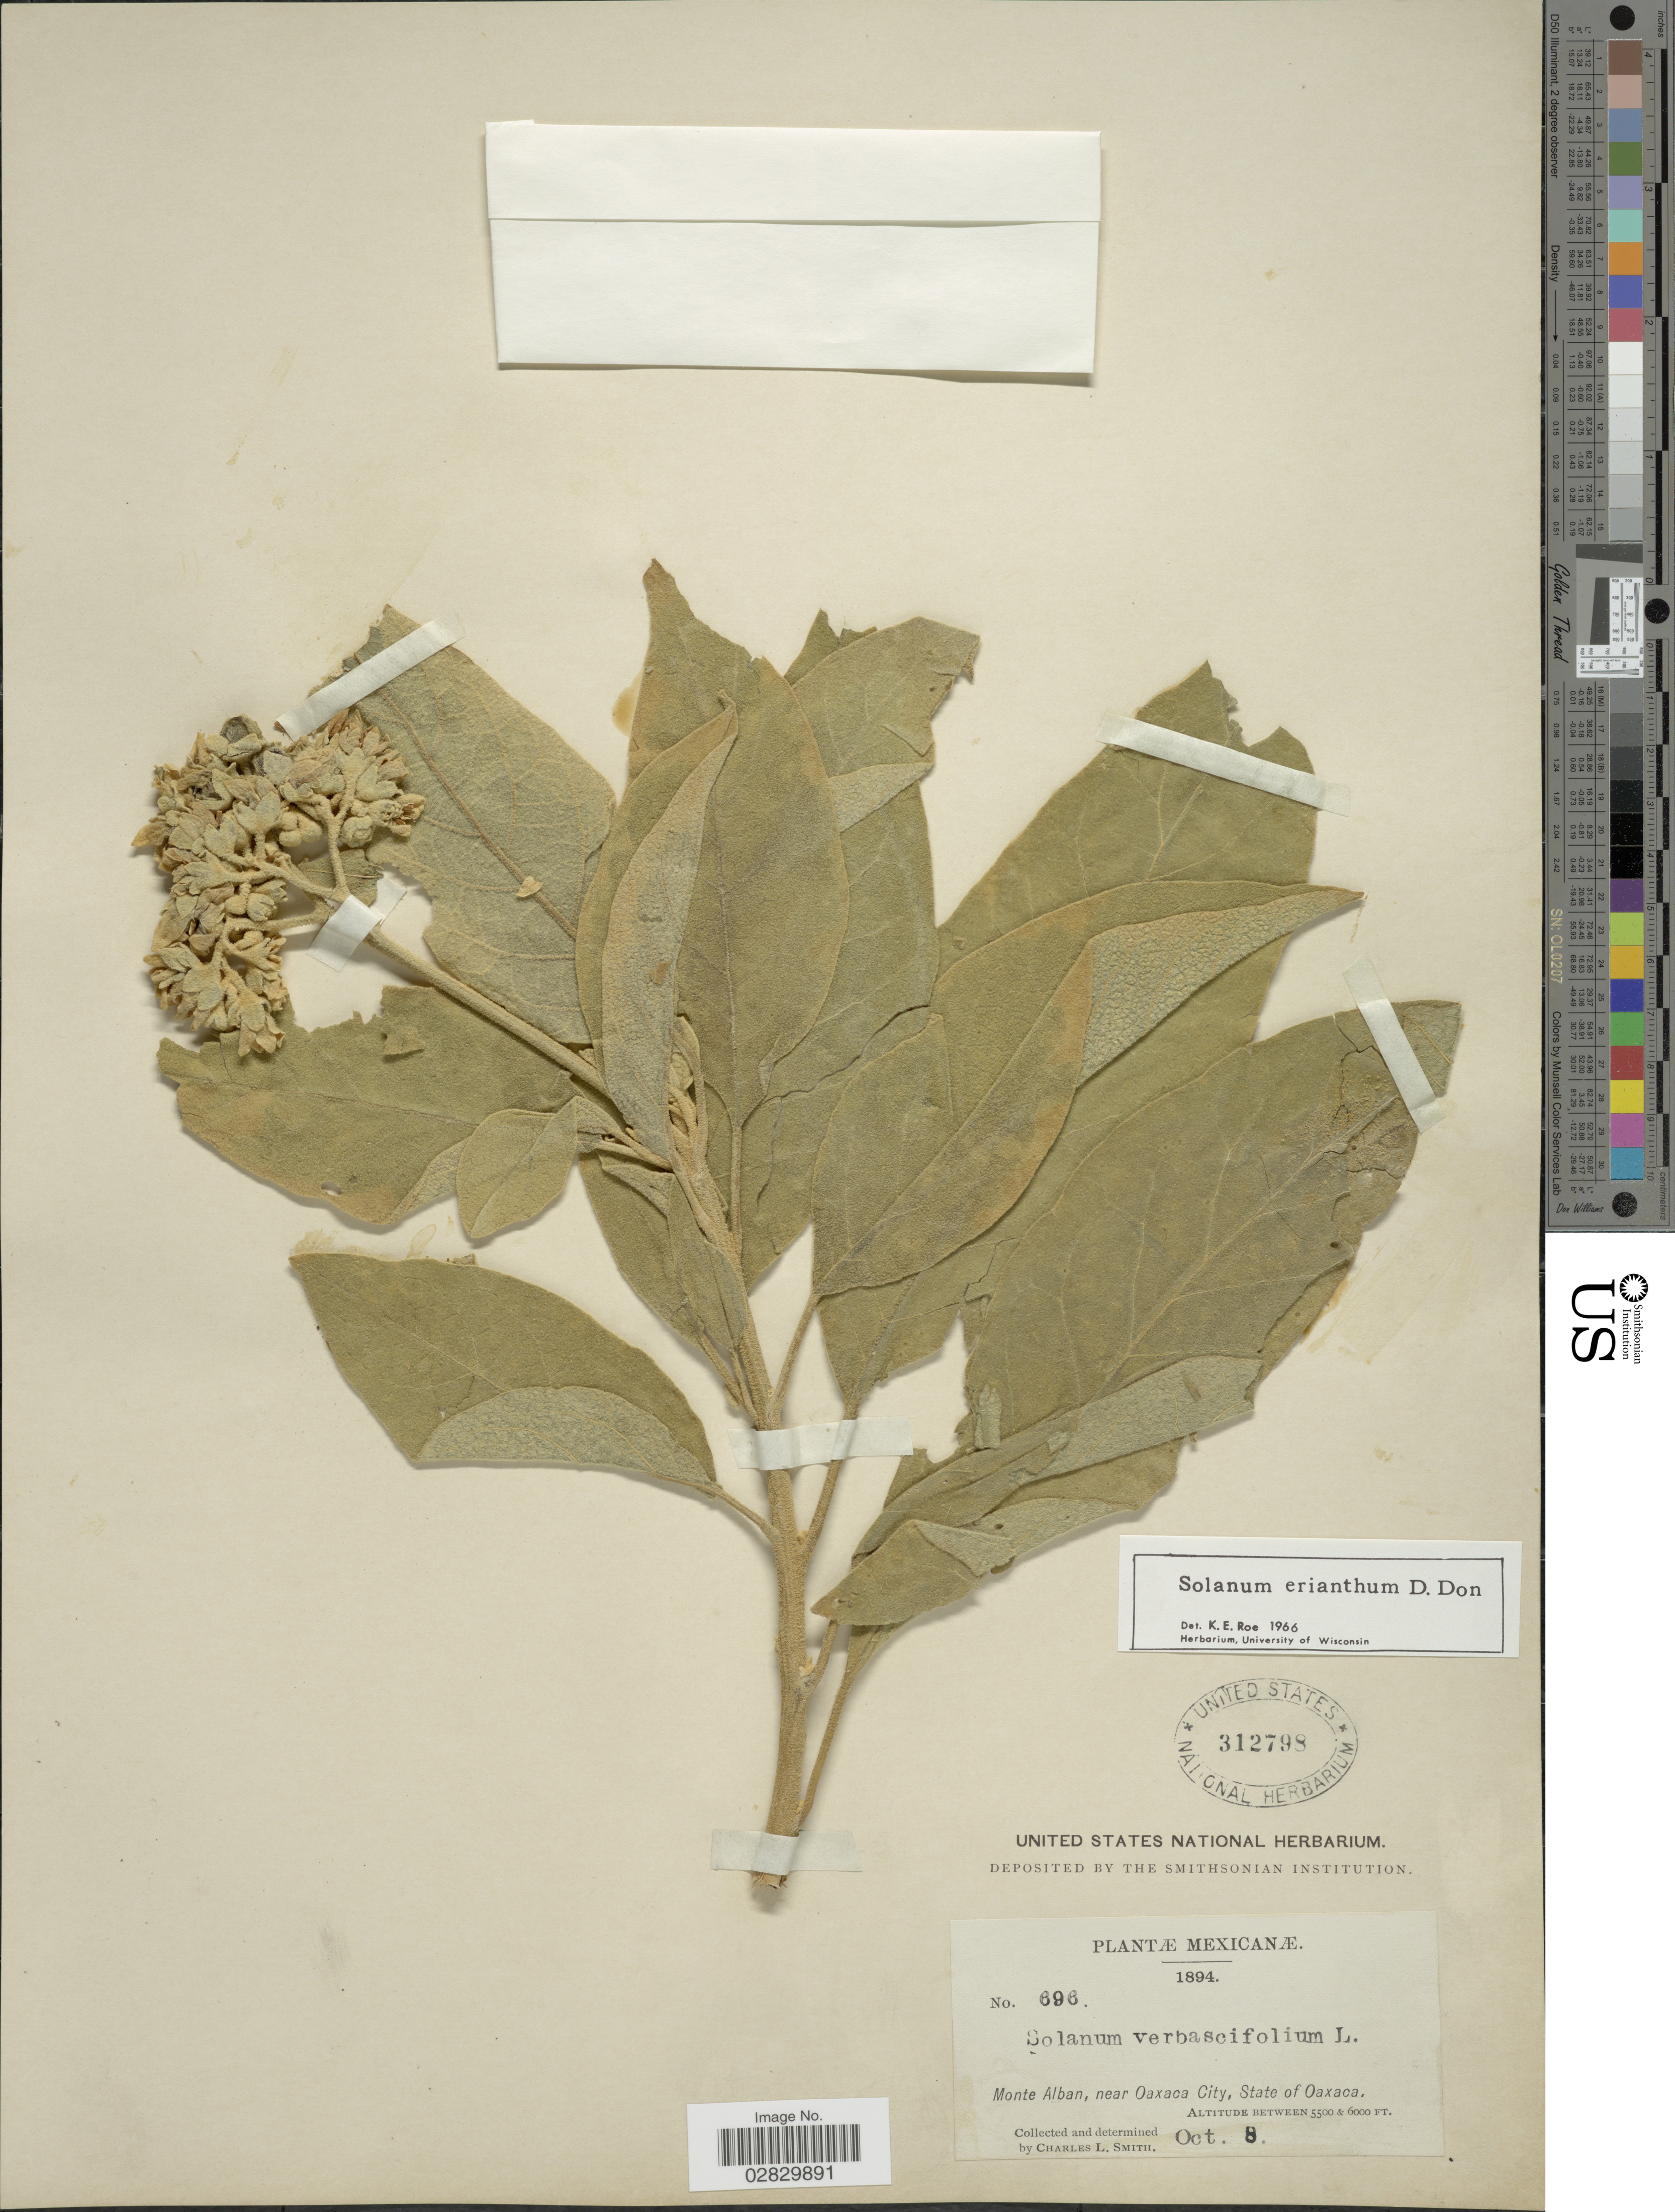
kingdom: Plantae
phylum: Tracheophyta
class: Magnoliopsida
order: Solanales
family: Solanaceae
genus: Solanum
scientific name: Solanum erianthum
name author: D. Don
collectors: C. L. Smith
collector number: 696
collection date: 1894-10-08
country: Mexico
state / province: Oaxaca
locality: Monte Alban, near Oaxaca City, State of Oaxaca.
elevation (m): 1676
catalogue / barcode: US 312798